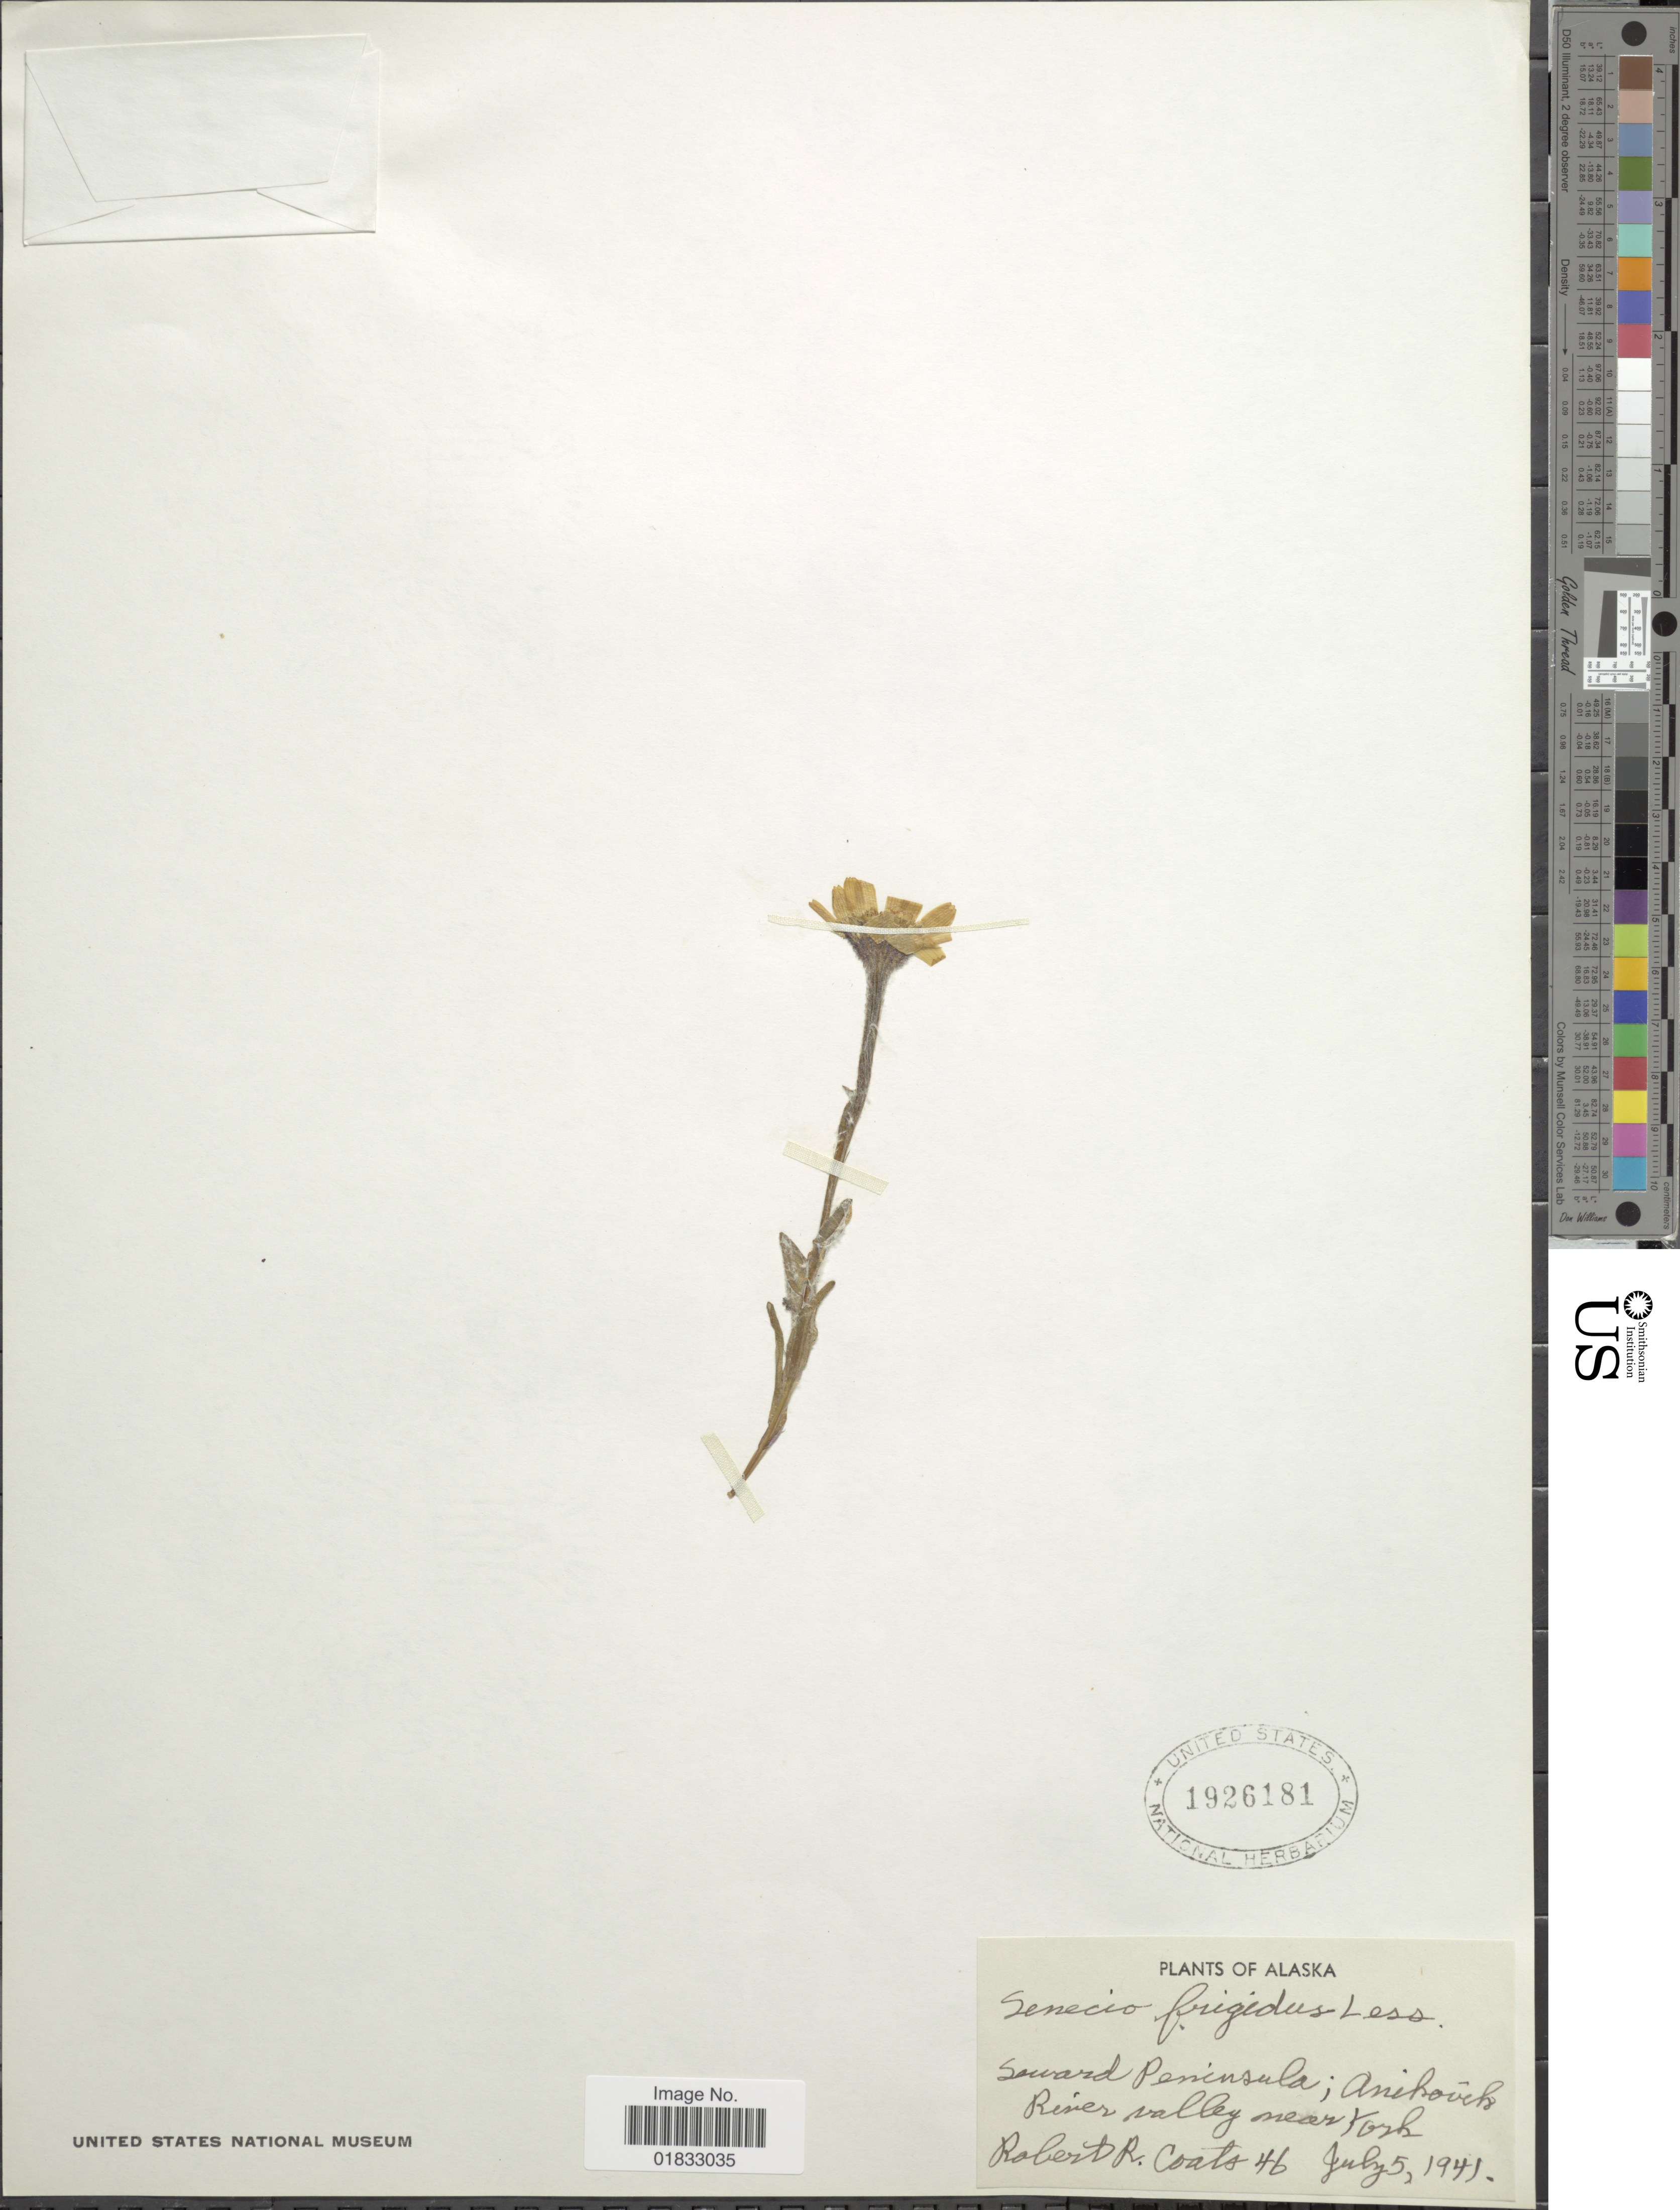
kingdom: Plantae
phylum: Tracheophyta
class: Magnoliopsida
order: Asterales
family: Asteraceae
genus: Tephroseris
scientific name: Tephroseris frigida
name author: (Richardson) Holub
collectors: R. Coats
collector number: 46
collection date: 1941-07-05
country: United States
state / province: Alaska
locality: Seward Peninsula; Anikovick River valley near York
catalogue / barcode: US 1926181